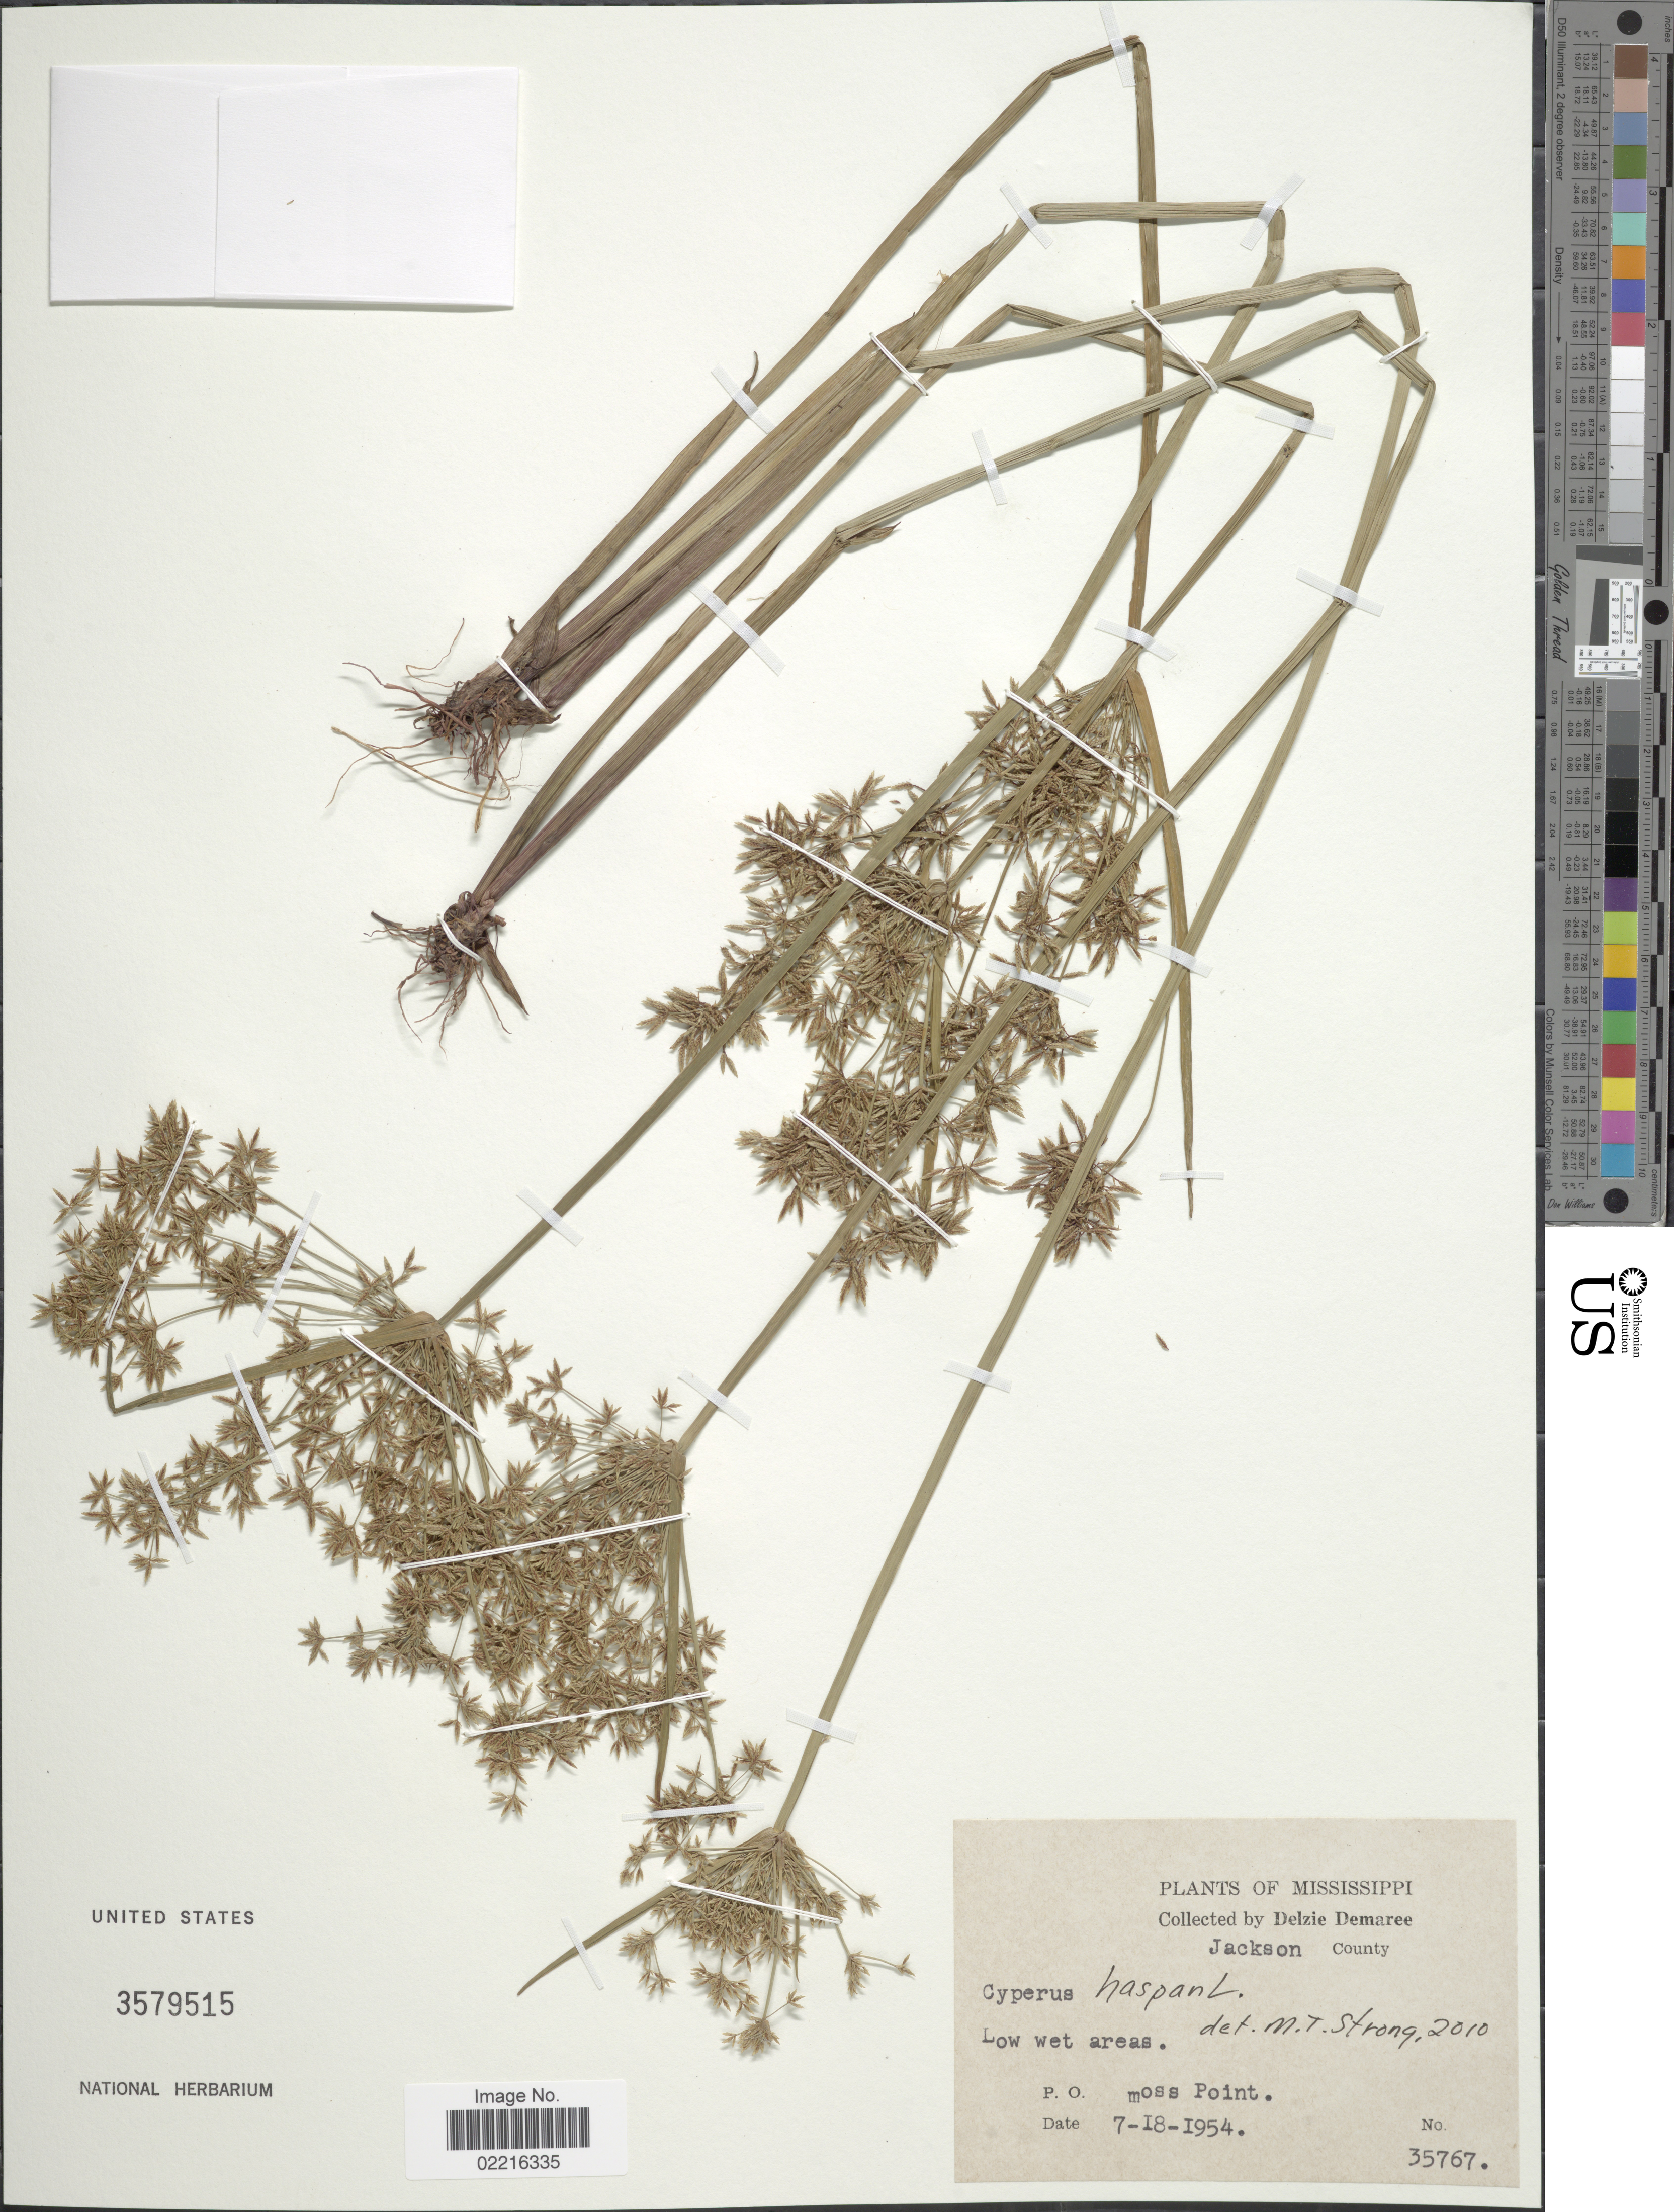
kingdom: Plantae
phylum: Tracheophyta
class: Liliopsida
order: Poales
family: Cyperaceae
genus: Cyperus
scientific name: Cyperus haspan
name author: L.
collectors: D. Demaree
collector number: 35767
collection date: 1954-07-18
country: United States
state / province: Mississippi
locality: Jackson County, P.O. Moss Point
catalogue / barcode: US 3579515